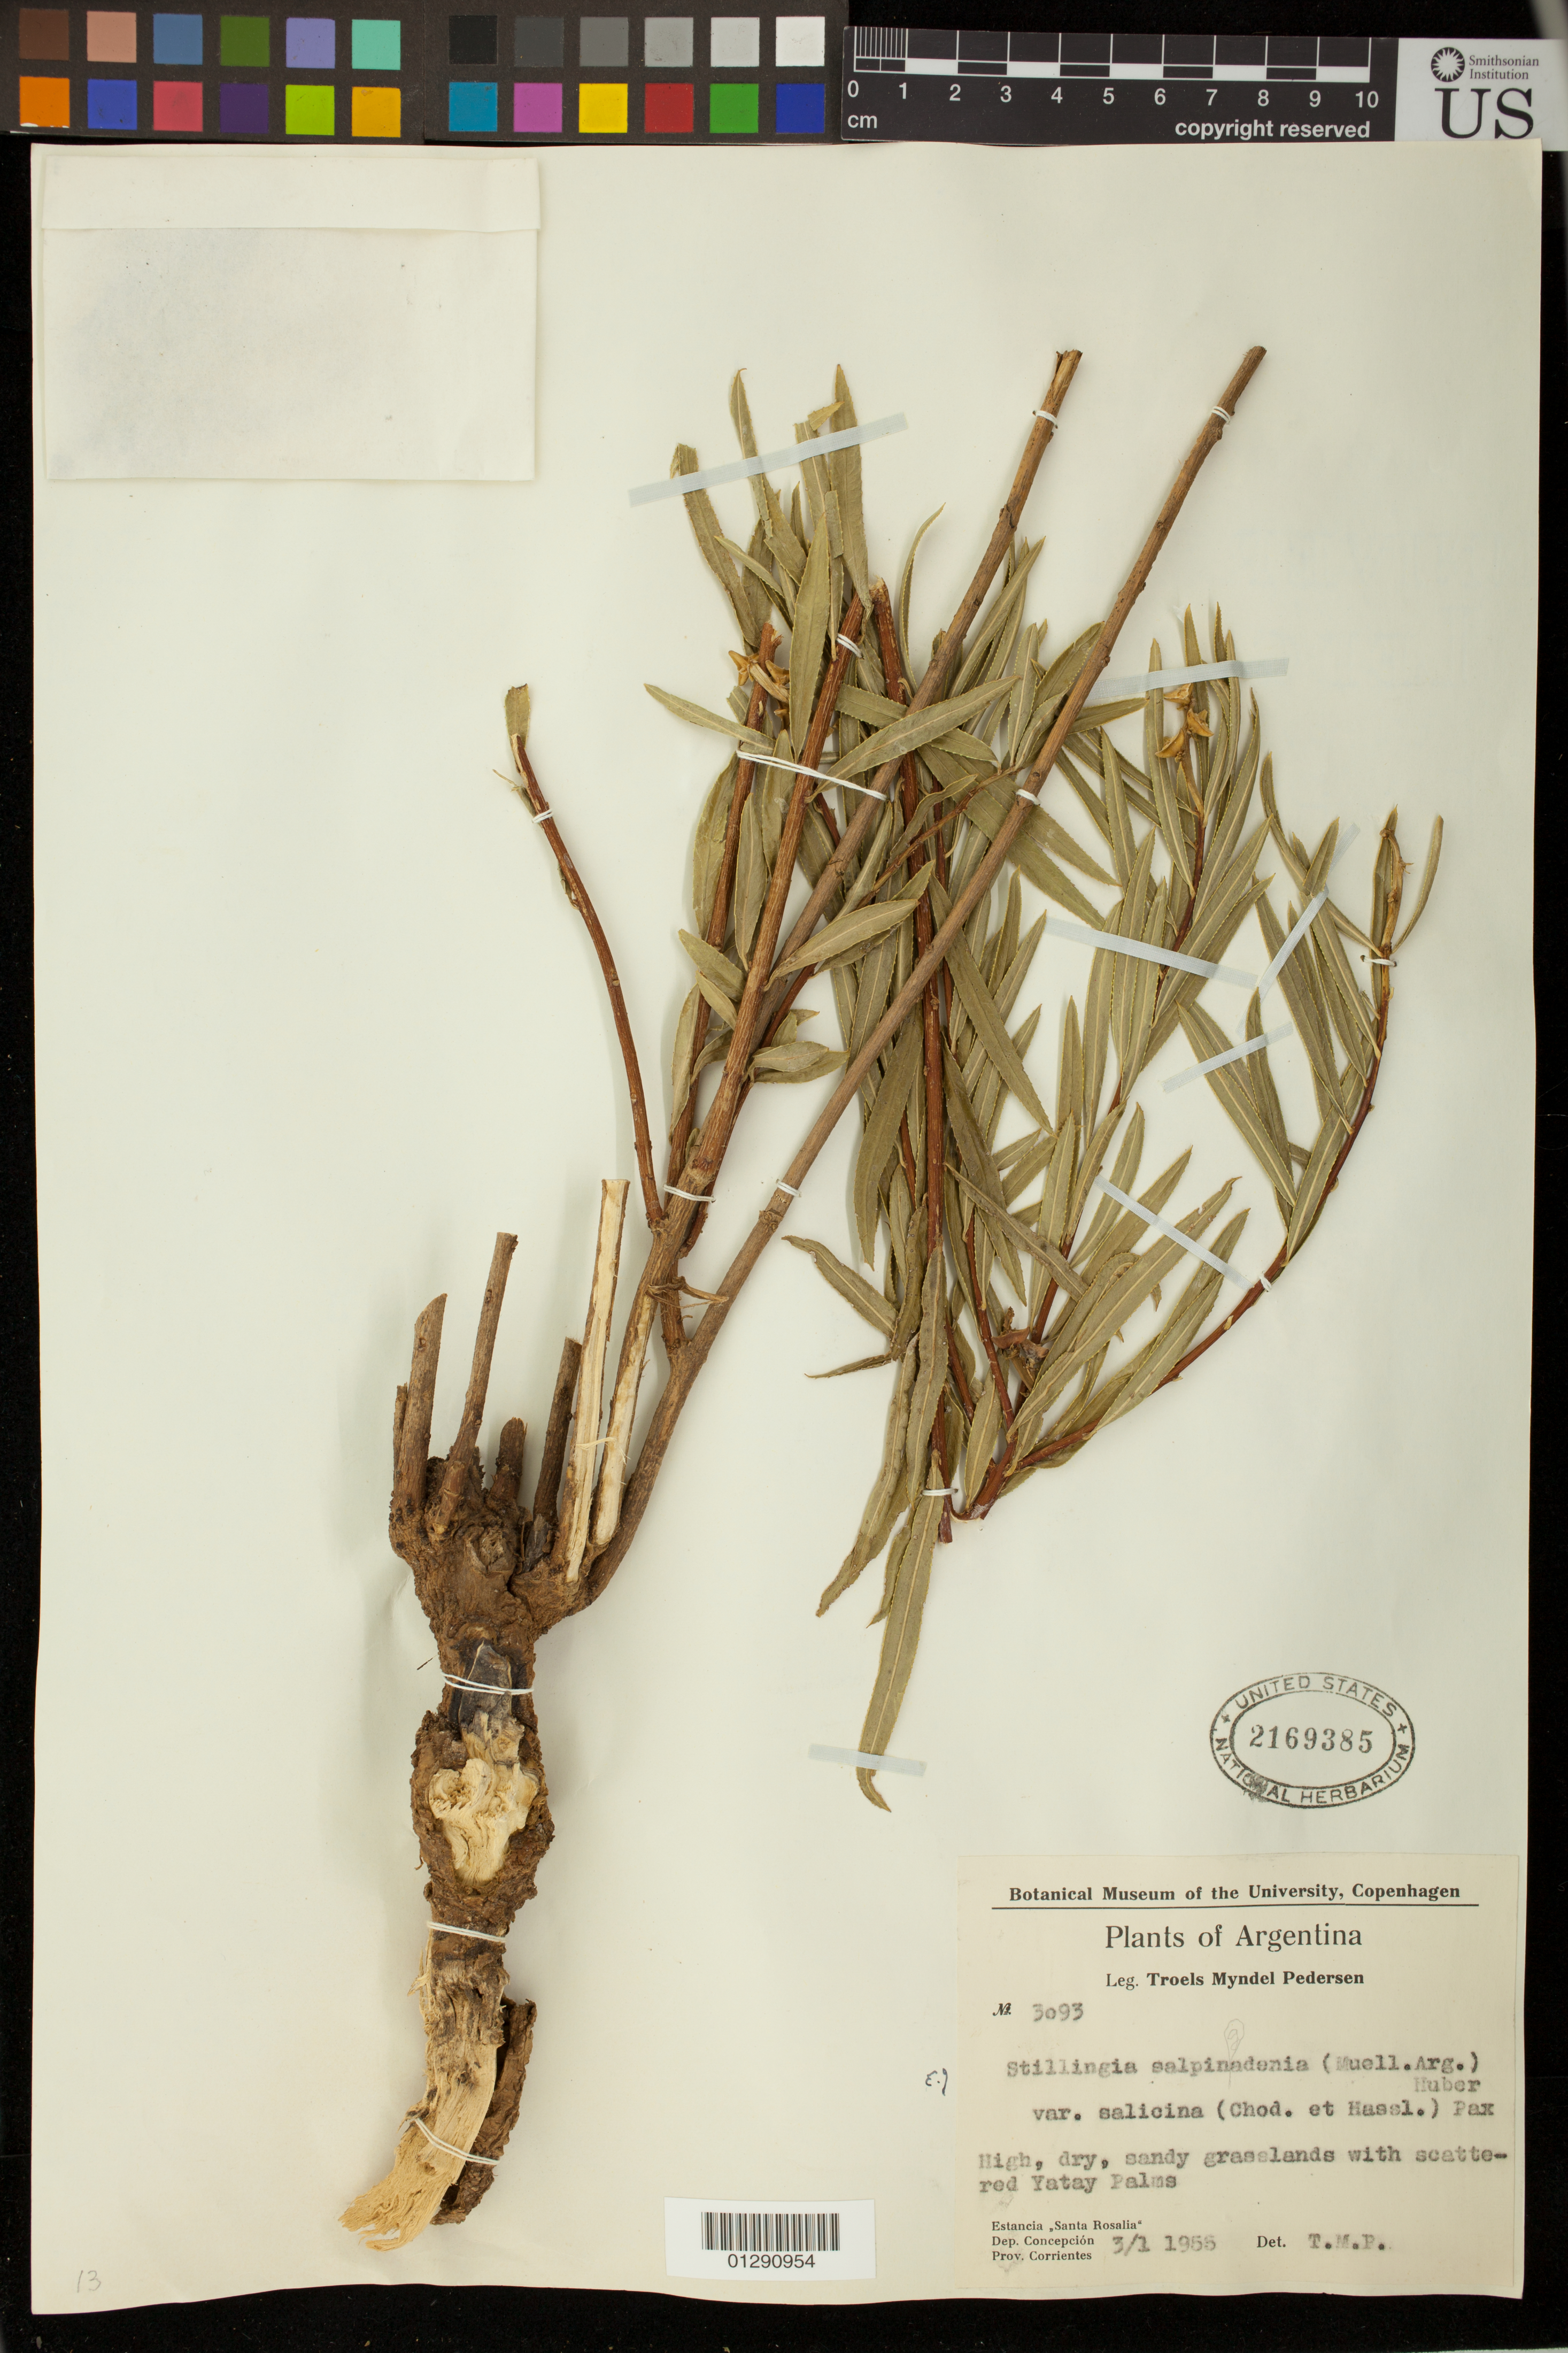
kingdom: Plantae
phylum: Tracheophyta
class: Magnoliopsida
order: Malpighiales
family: Euphorbiaceae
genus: Stillingia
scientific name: Stillingia salpingadenia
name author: (Müll. Arg.) Huber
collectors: T. M. Pedersen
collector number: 3093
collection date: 1955-01-03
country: Argentina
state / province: Corrientes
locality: Estancia "Santa Rosalia"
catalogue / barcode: US 2169385